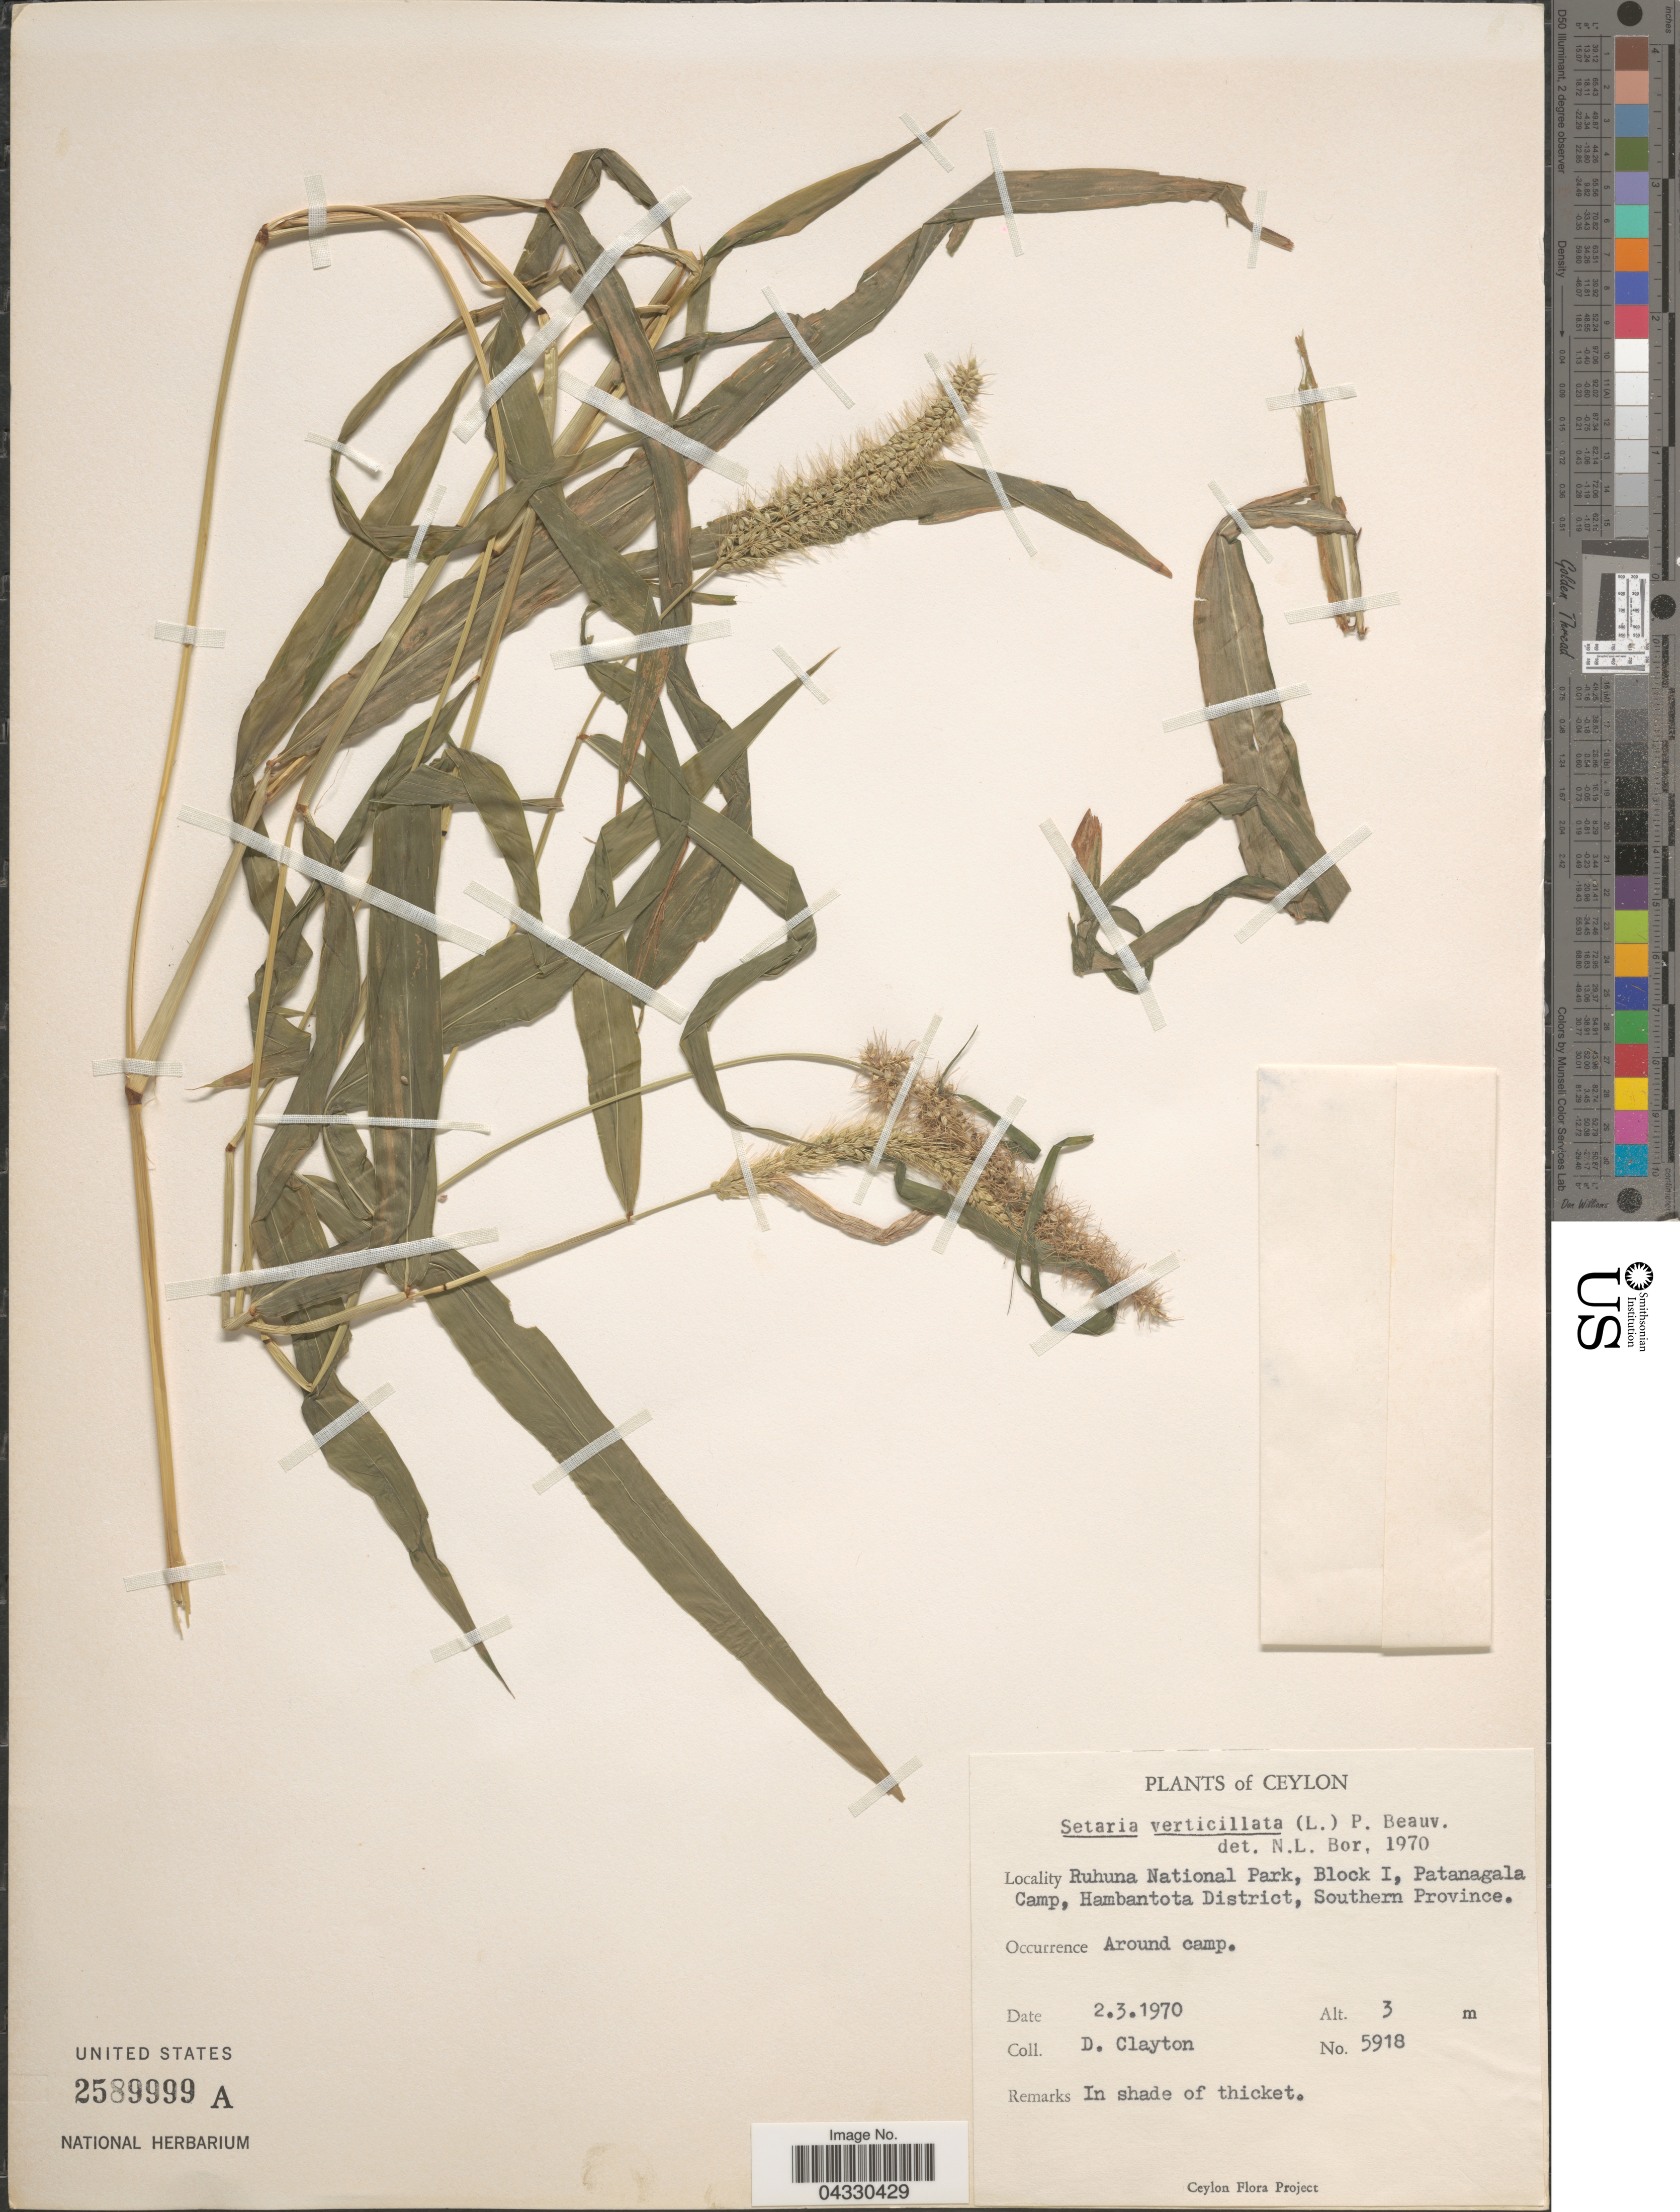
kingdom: Plantae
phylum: Tracheophyta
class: Liliopsida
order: Poales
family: Poaceae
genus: Setaria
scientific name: Setaria verticillata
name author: (L.) P. Beauv.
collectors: D. Clayton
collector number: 5918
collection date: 1970-03-02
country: Sri Lanka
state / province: Southern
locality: Ceylon. Ruhuna National Park, Block I, Patanagala Camp, Hambantota District, Southern Province.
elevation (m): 3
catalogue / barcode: US 2589999A